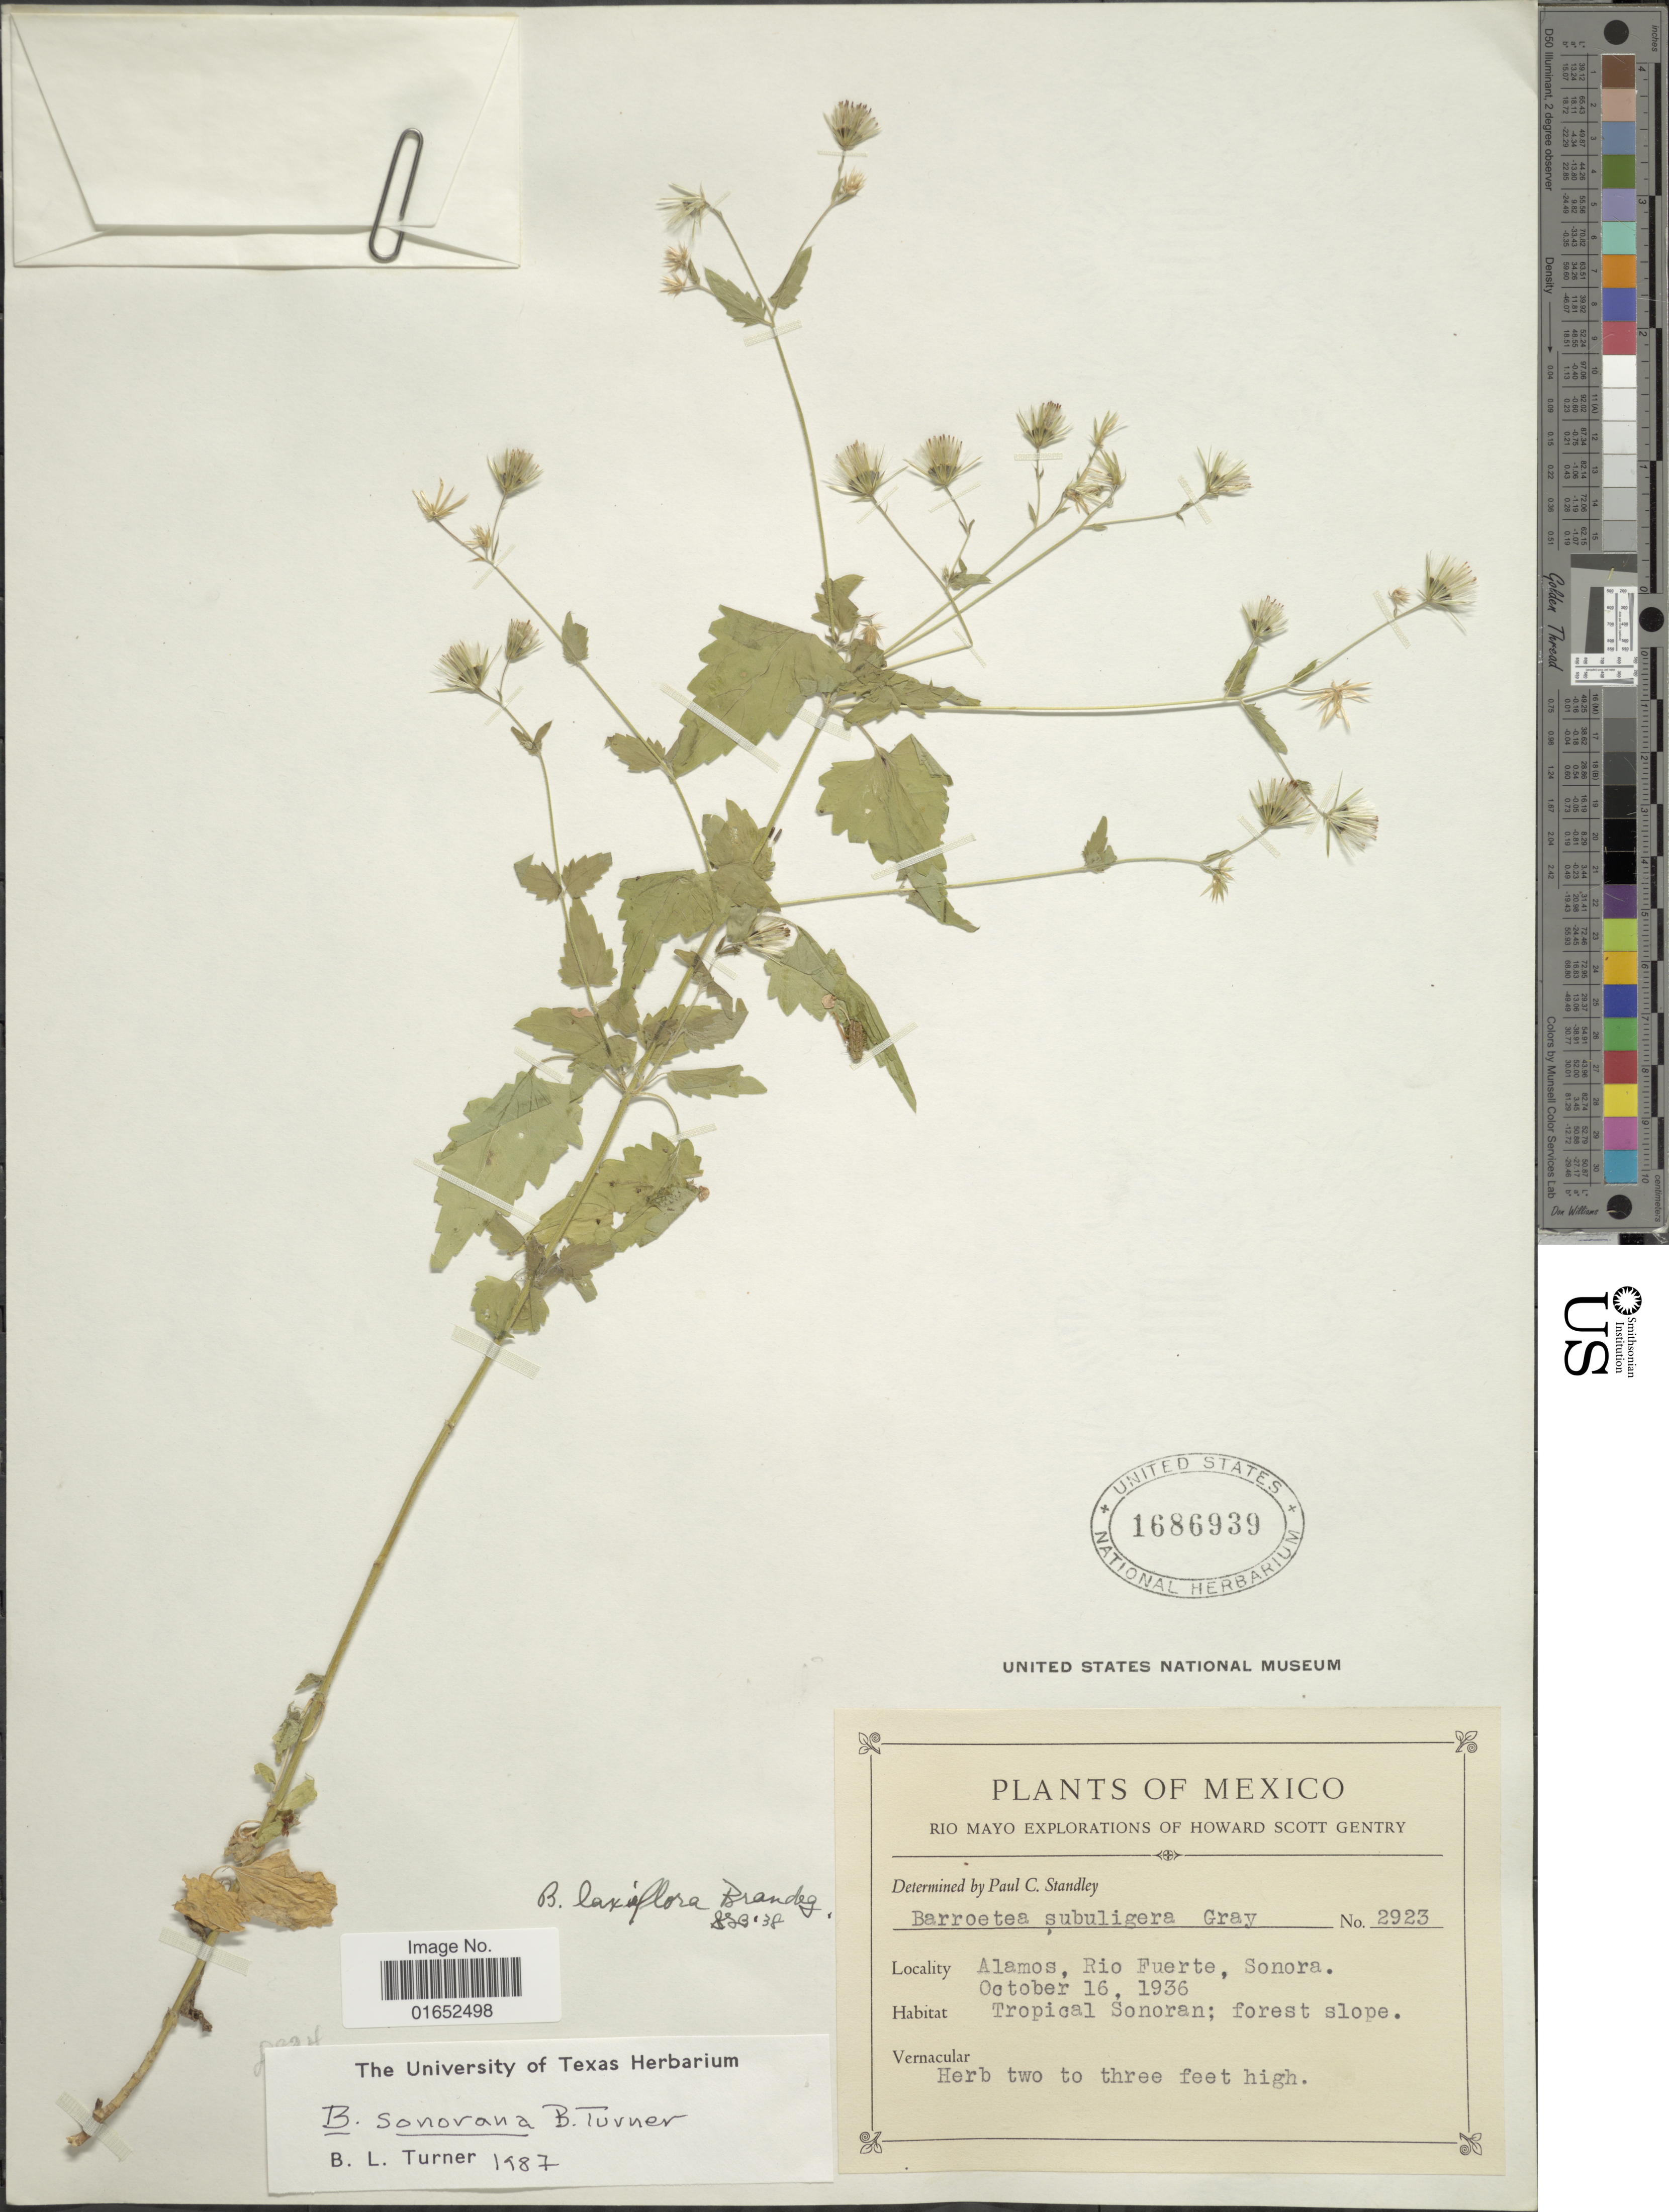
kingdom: Plantae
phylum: Tracheophyta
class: Magnoliopsida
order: Asterales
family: Asteraceae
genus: Barroetea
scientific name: Barroetea sonorae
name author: B.L. Turner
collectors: H. S. Gentry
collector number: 2923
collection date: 1936-10-16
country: Mexico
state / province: Sonora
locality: Alamos, Rio Fuerte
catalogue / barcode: US 1686939